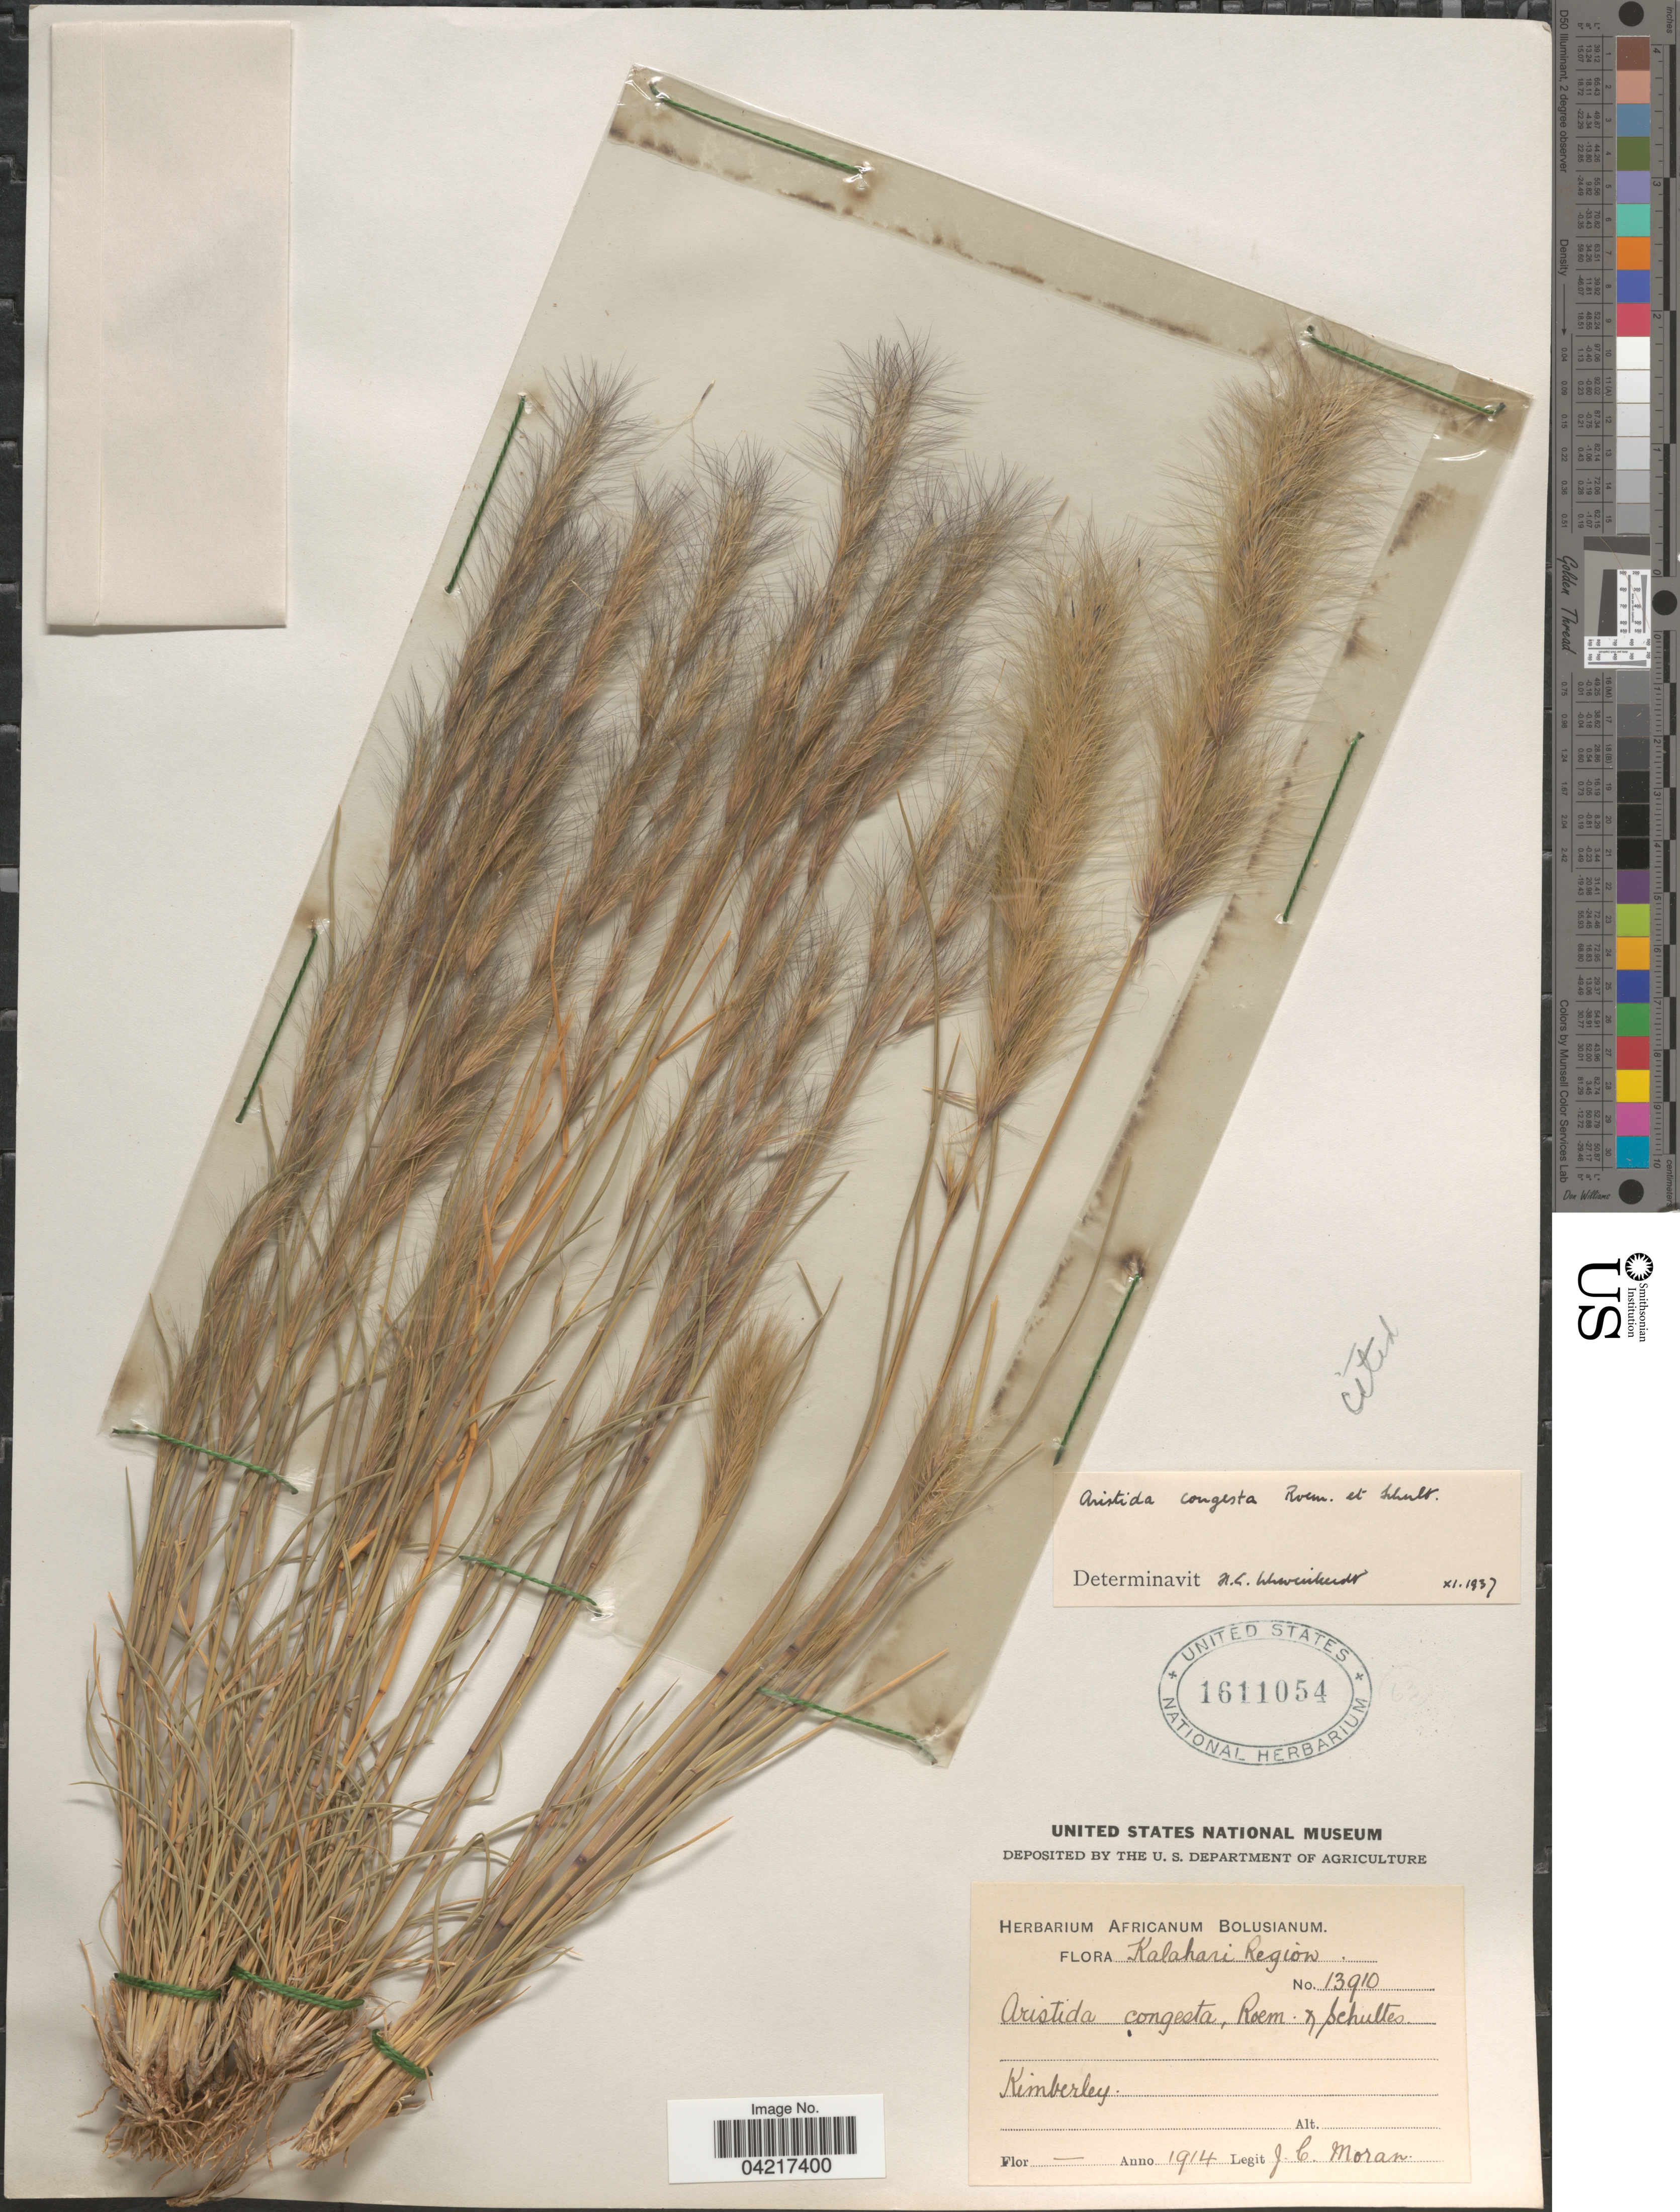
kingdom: Plantae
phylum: Tracheophyta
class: Liliopsida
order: Poales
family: Poaceae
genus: Aristida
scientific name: Aristida congesta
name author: Roem. & Schult.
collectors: J. Moran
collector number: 13910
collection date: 1914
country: South Africa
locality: Kalahari Region. Kimberley.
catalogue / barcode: US 1611054